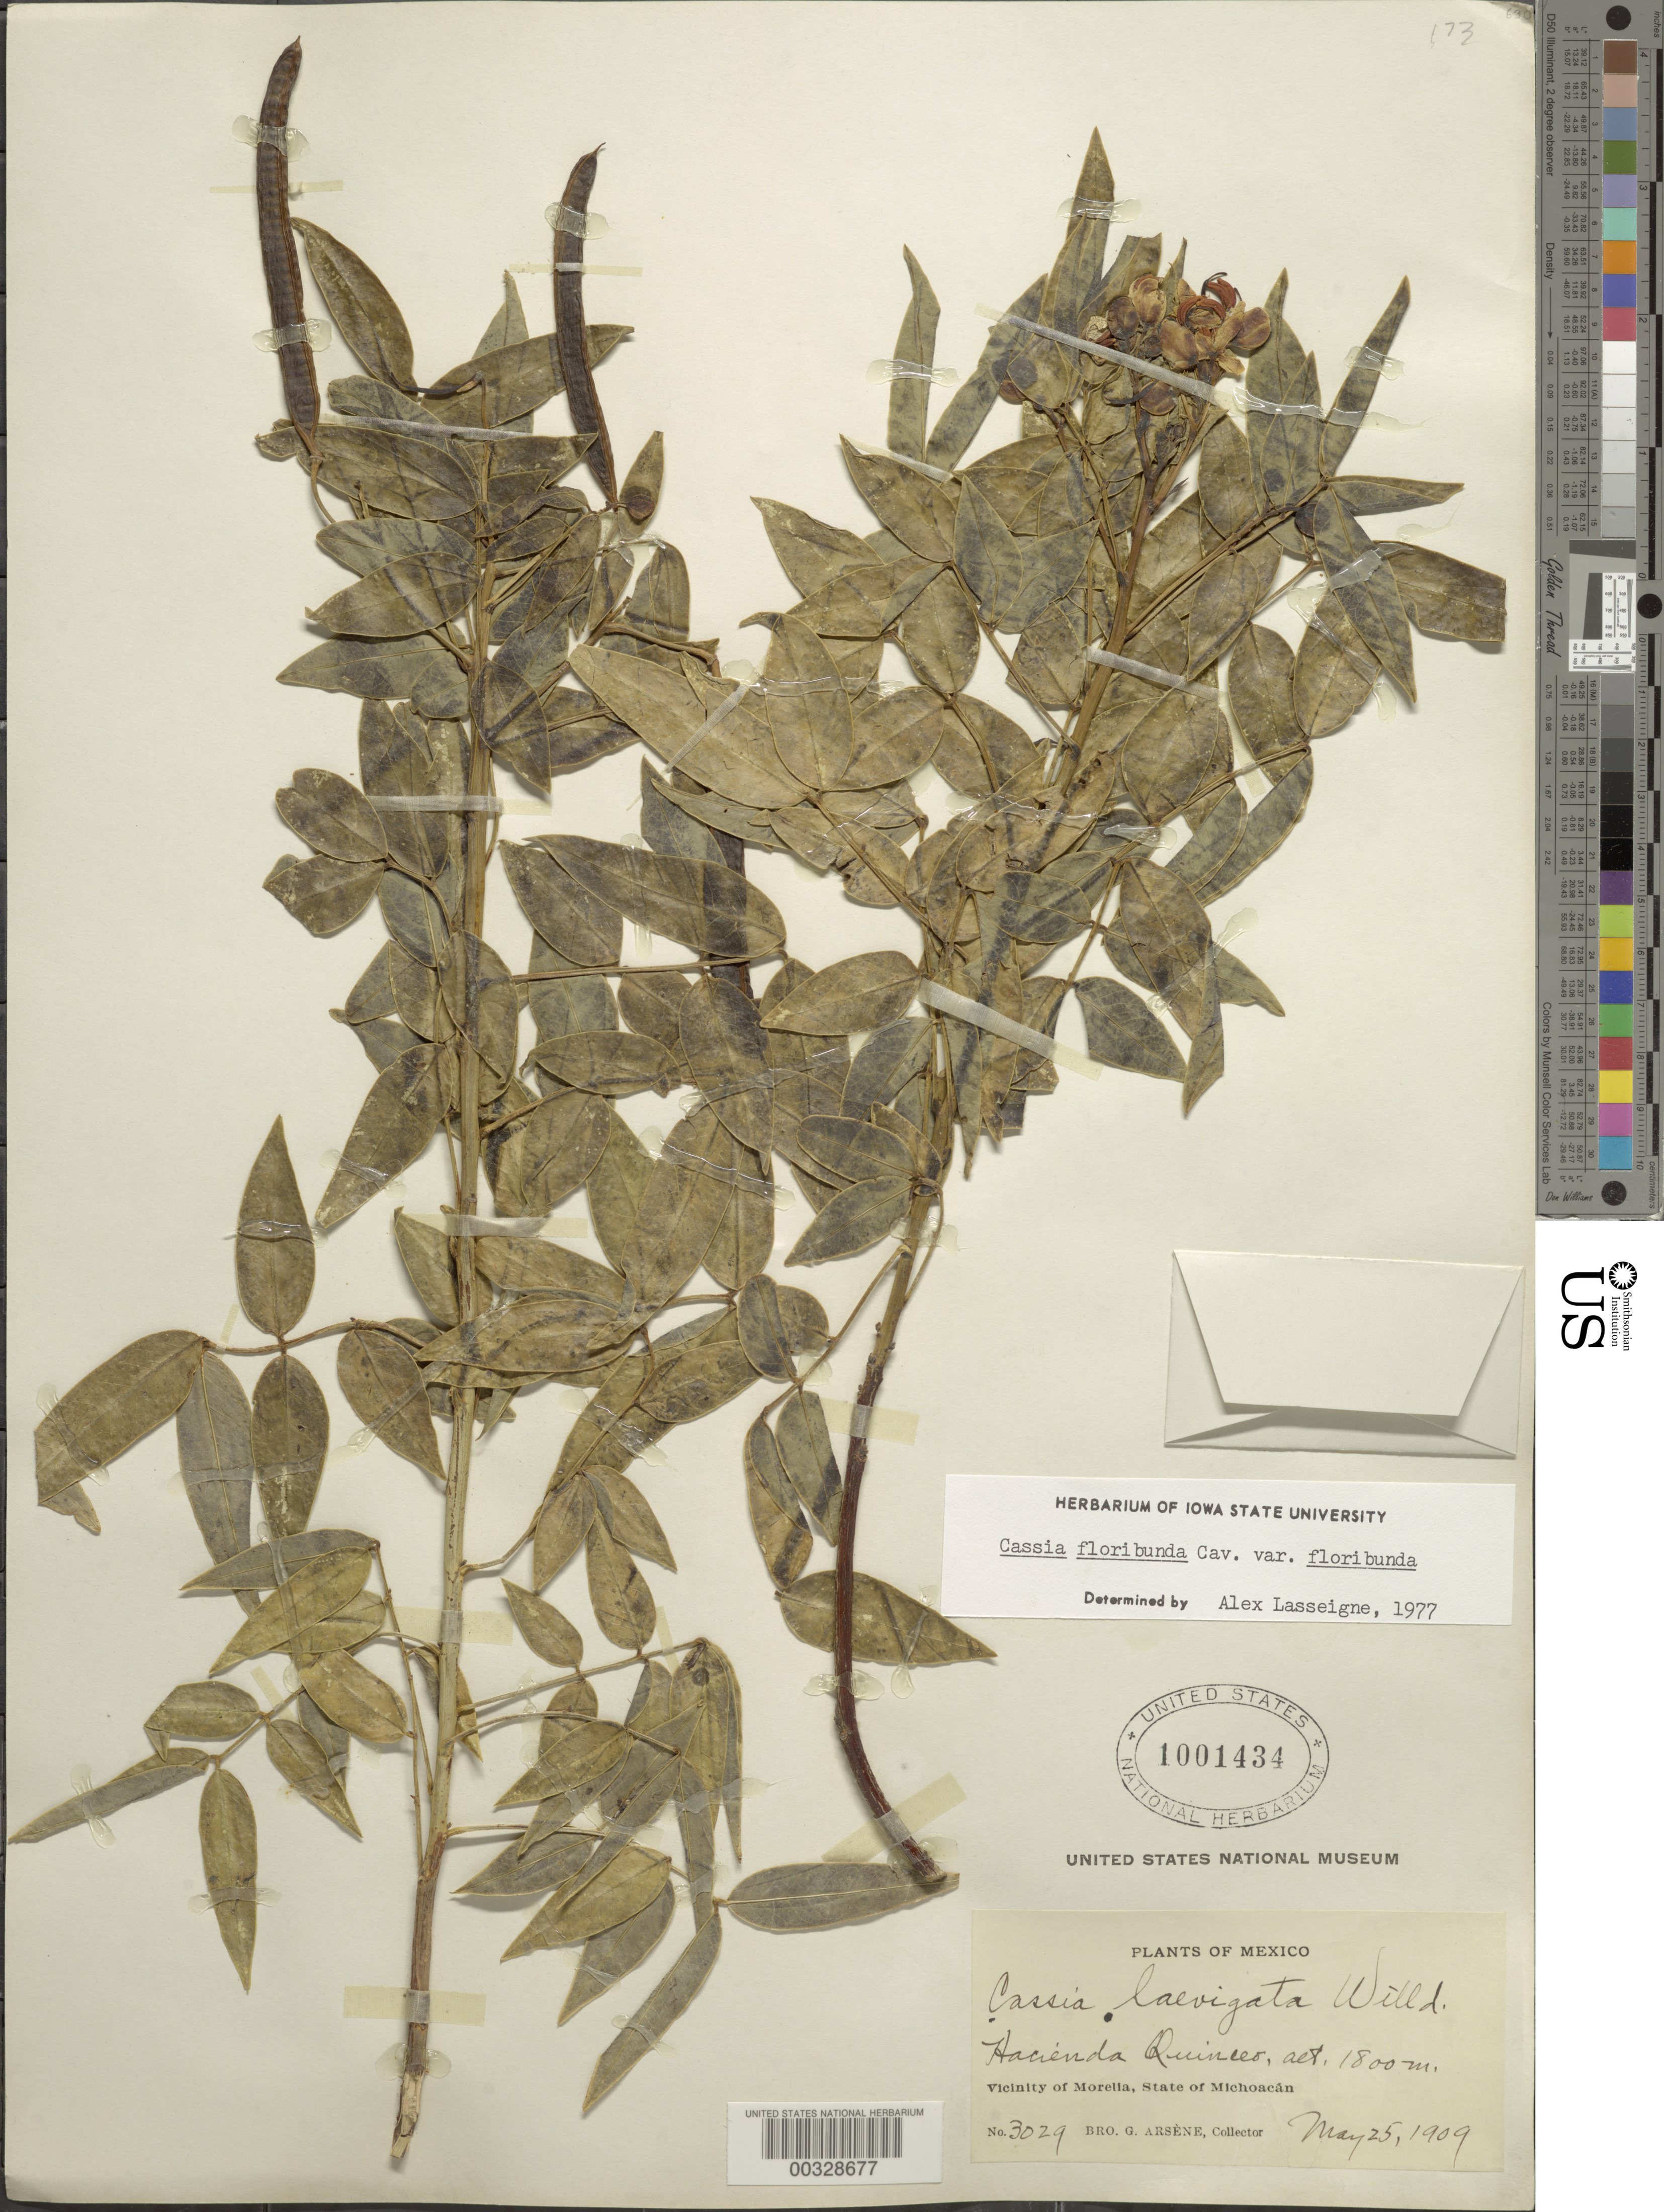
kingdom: Plantae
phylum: Tracheophyta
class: Magnoliopsida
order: Fabales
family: Fabaceae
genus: Senna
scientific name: Senna x floribunda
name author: (Cav.) H.S. Irwin & Barneby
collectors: Bro. G. Arsène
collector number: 3029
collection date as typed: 25 May 1909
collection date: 1909-05-25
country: Mexico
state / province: Michoacán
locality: Hacienda Quinceo, vicinity of Morelia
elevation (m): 1800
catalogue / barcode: US 1001434